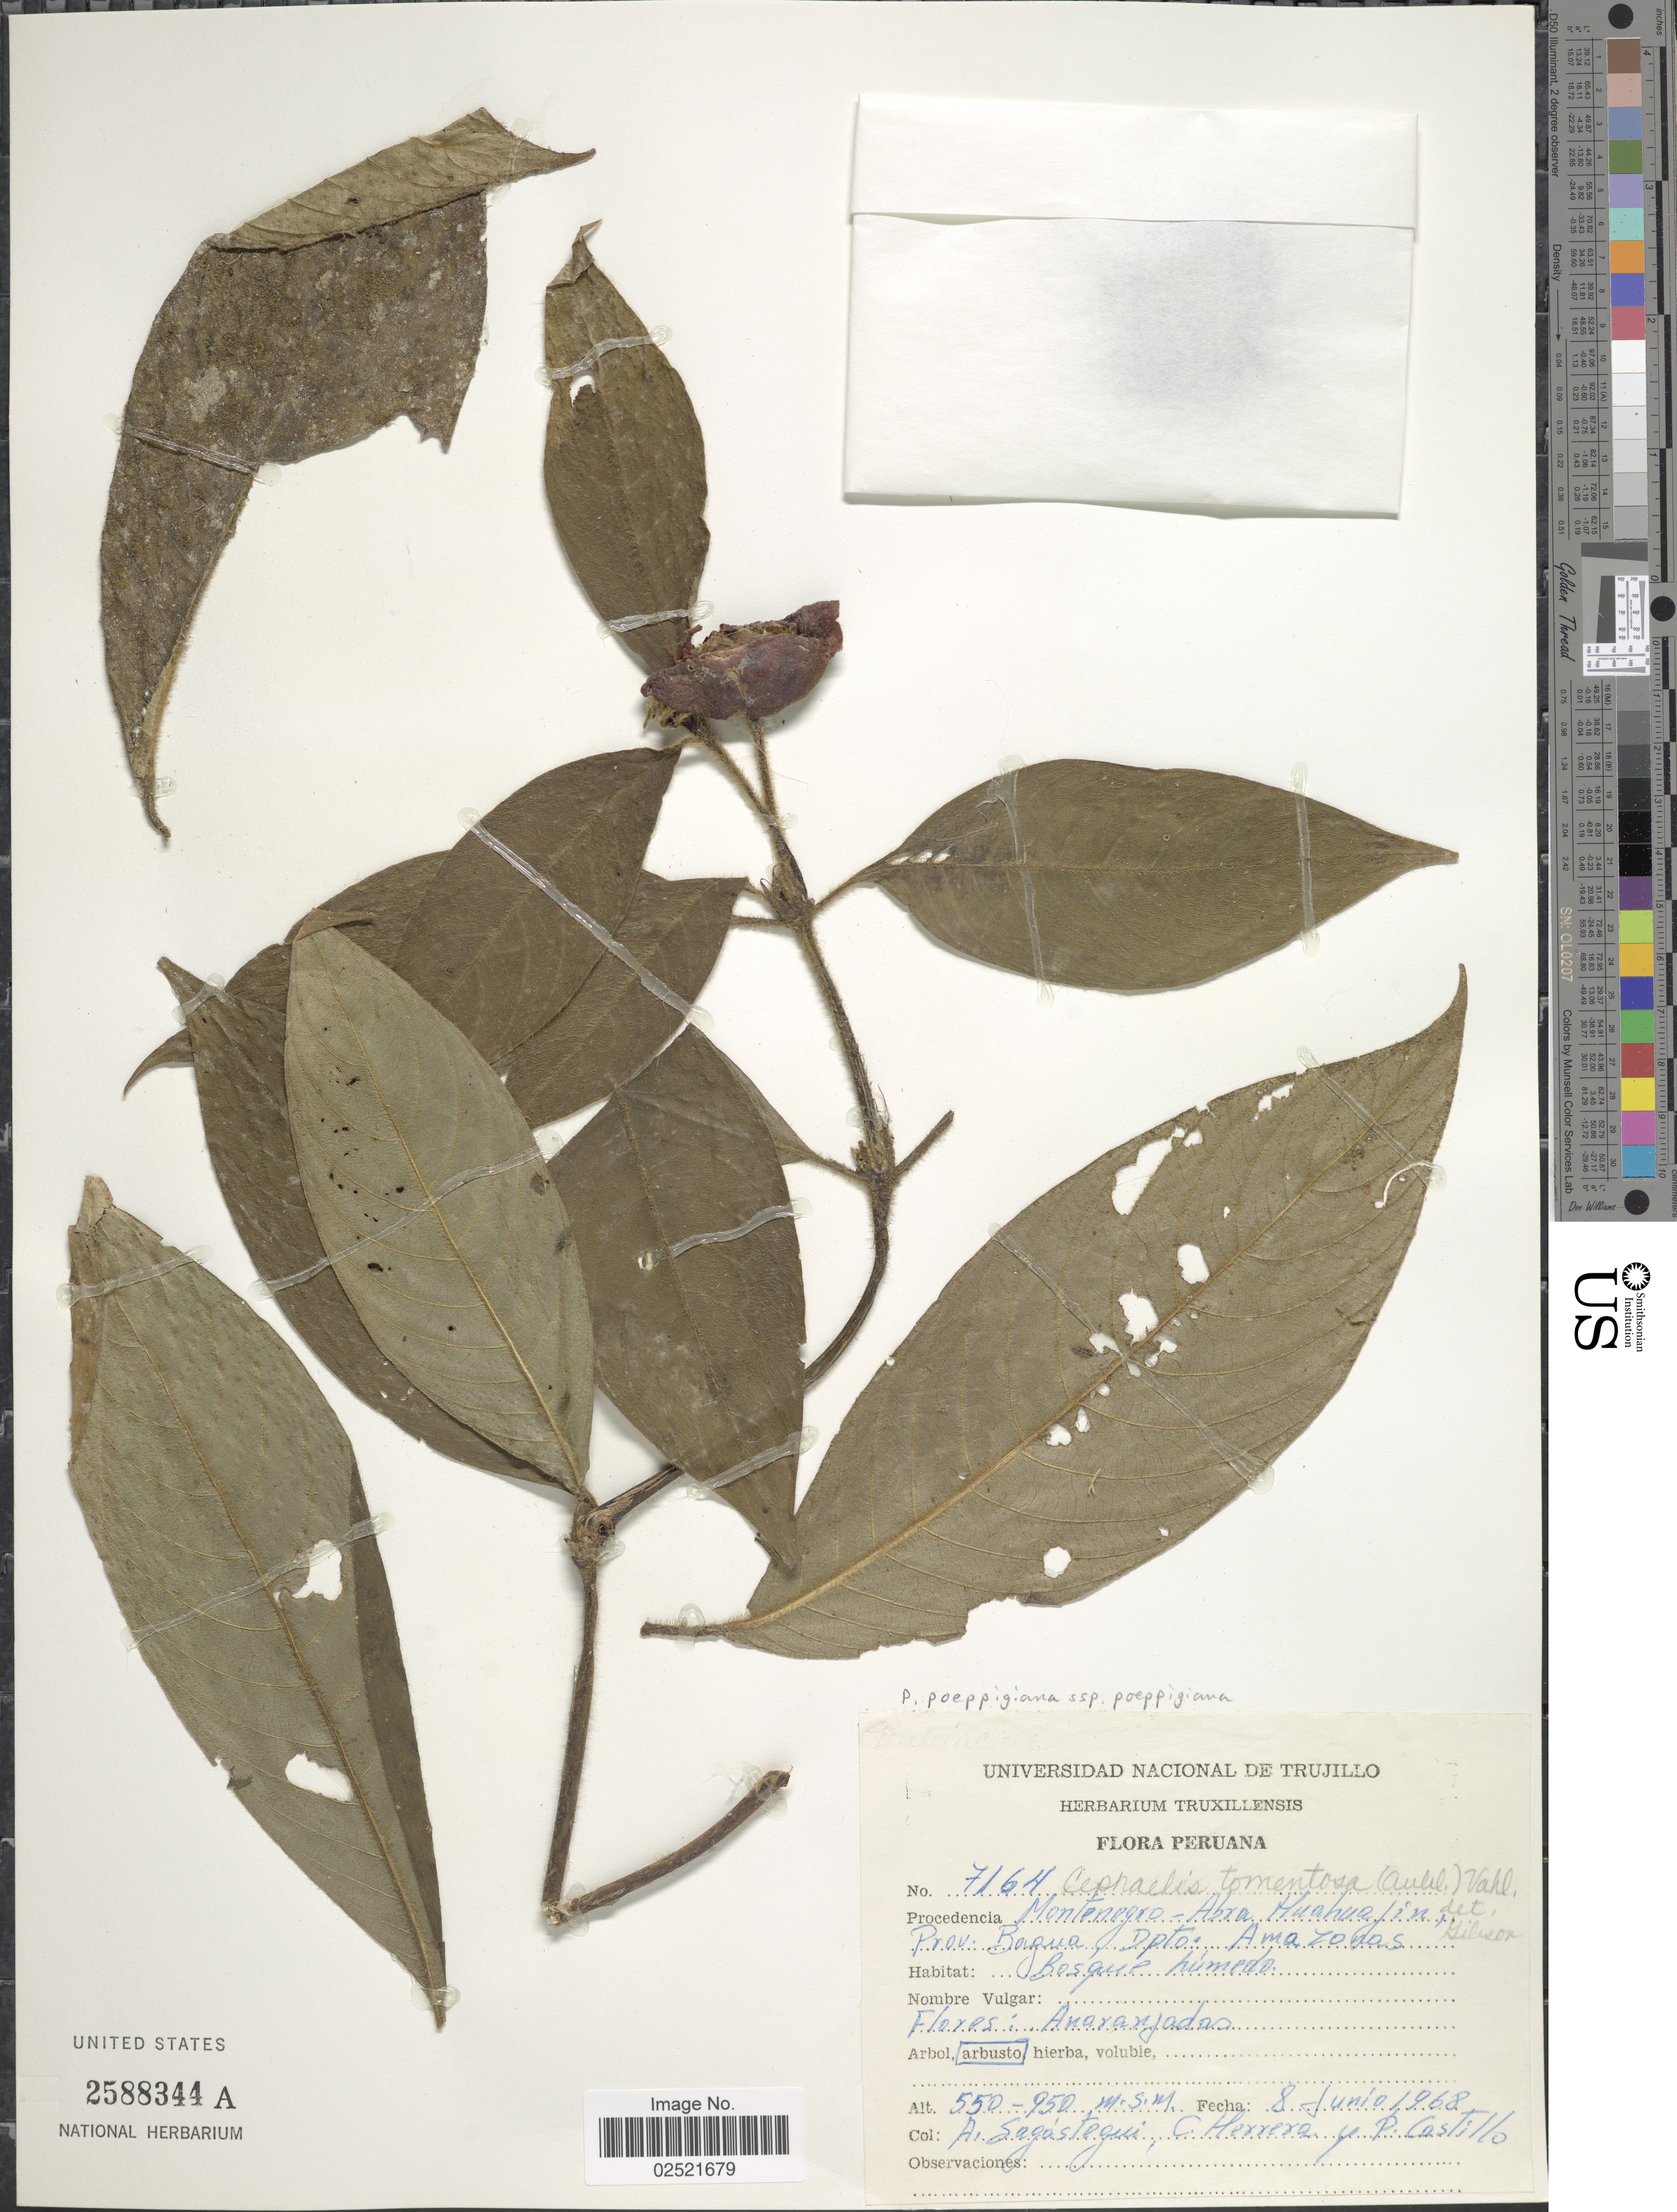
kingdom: Plantae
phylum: Tracheophyta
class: Magnoliopsida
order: Gentianales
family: Rubiaceae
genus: Psychotria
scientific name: Psychotria poeppigiana subsp. poeppigiana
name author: Müll. Arg.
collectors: A. Sagástegui A., C. Herrera & P. Castillo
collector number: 7164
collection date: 1968-06-08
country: Peru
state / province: Amazonas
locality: Montenegro-Abra Huahuajin, Prov. Bagua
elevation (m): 550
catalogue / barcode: US 2588344A